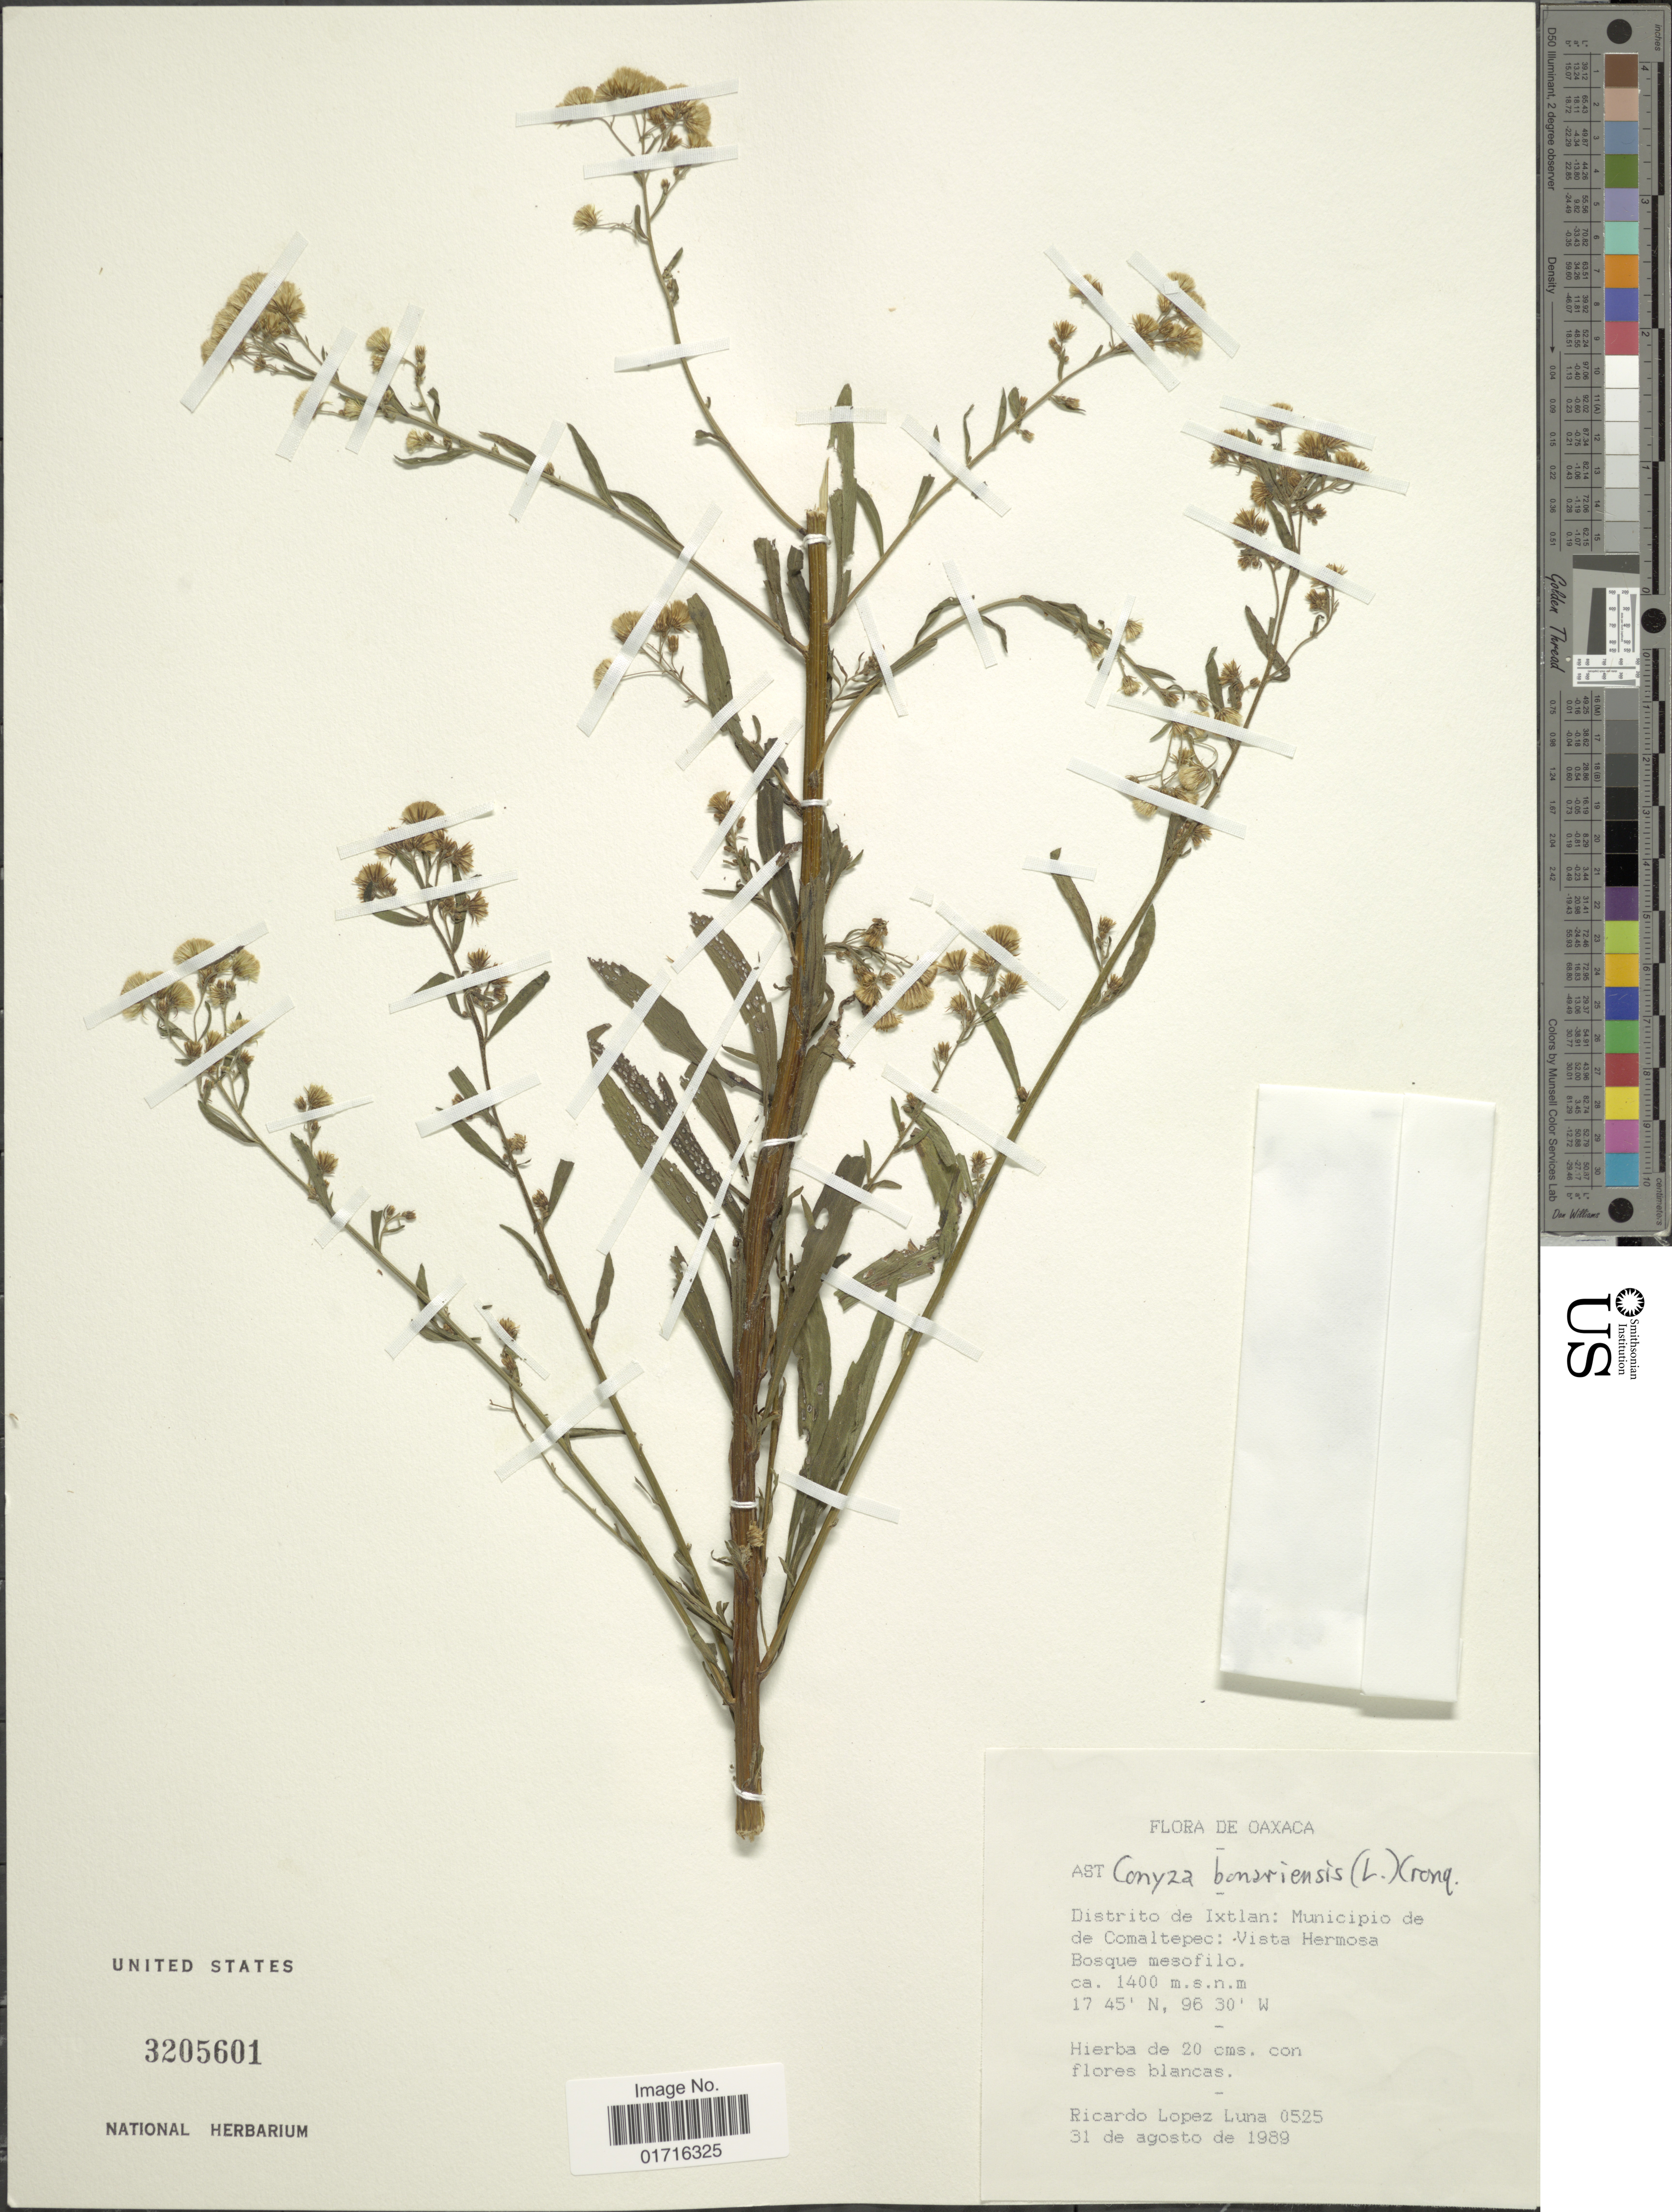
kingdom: Plantae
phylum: Tracheophyta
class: Magnoliopsida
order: Asterales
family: Asteraceae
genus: Conyza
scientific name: Conyza bonariensis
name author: (L.) Cronq.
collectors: R. López Luna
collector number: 0525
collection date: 1989-08-31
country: Mexico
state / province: Oaxaca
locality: Distrito de Ixtlan: Muncipio de de Comaltepec: Vista Hermosa, Bosque mesofilo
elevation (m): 1400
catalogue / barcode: US 3205601